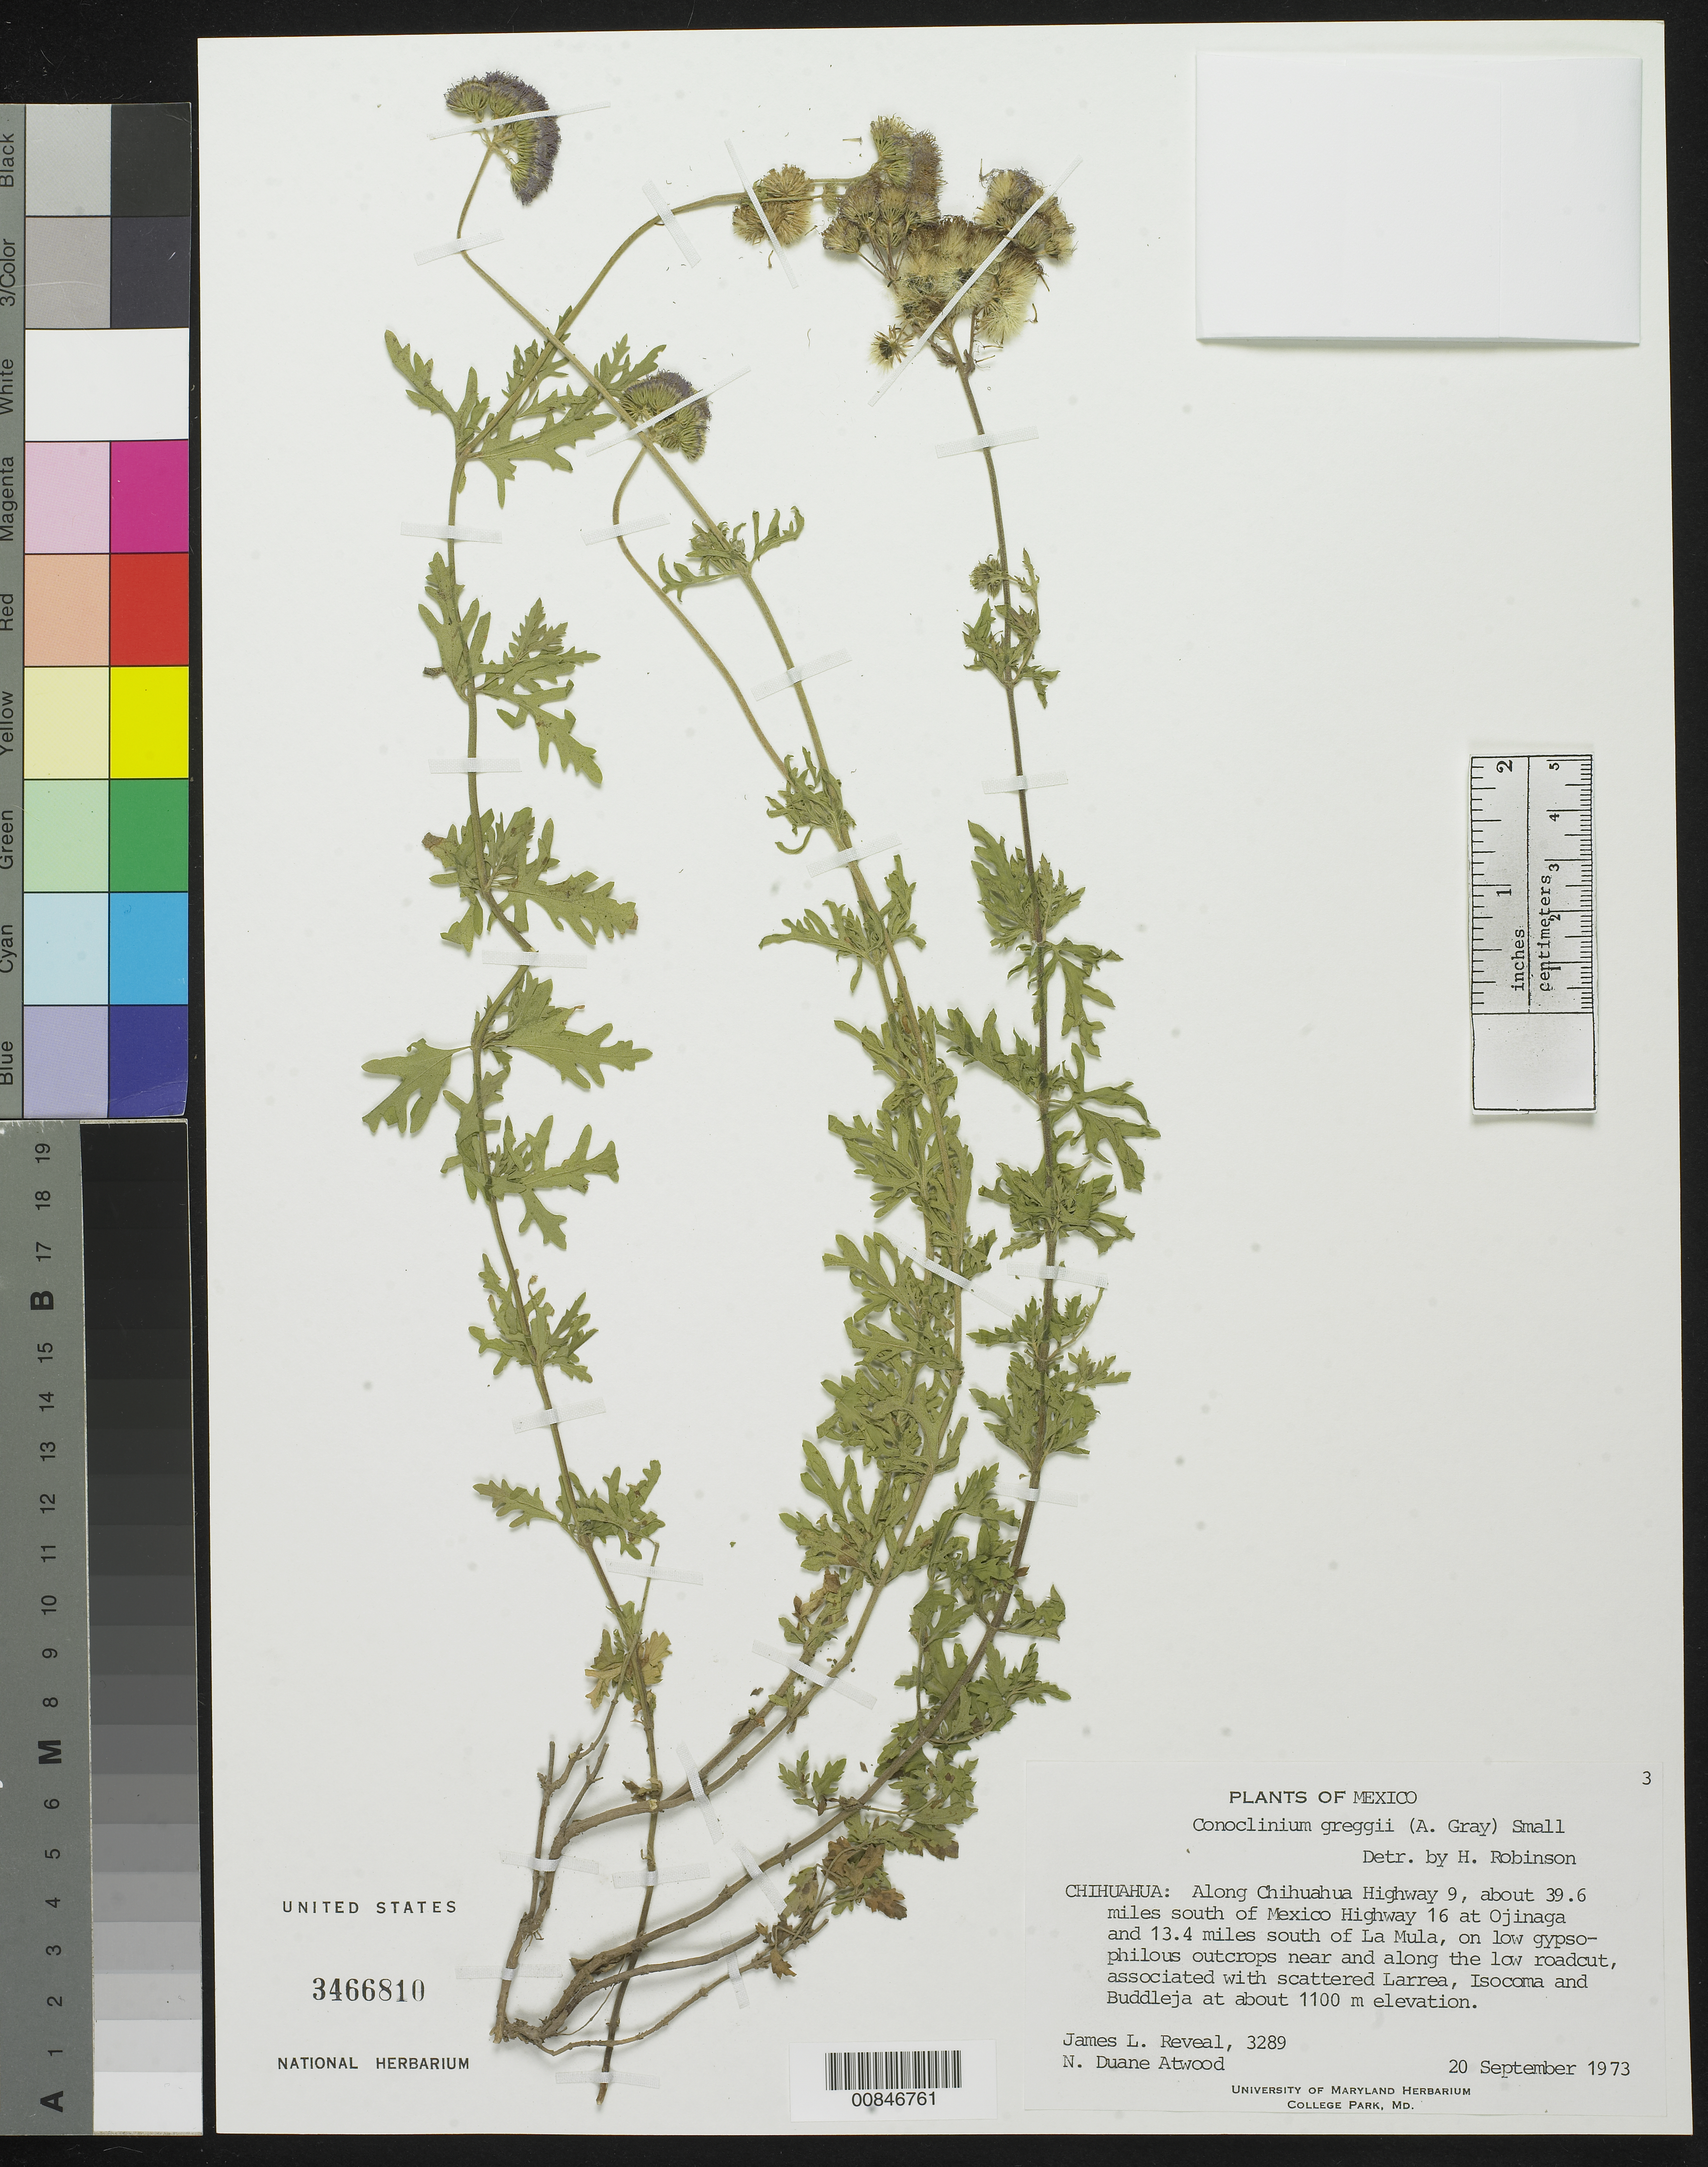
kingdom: Plantae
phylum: Tracheophyta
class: Magnoliopsida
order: Asterales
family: Asteraceae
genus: Conoclinium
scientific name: Conoclinium greggii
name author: (A. Gray) Small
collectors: J. L. Reveal & N. D. Atwood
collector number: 3289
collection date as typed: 20 Sep 1973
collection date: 1973-09-20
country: Mexico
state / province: Chihuahua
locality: Along Chihuahua Highway 9, about 39.6 miles south of Mexico Highway 16 at Ojinaga and 13.4 miles south of La Mula.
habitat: On low gypsophilous outcrops near and along the low roadcut. Associated with scattered Larrea, Isocoma and Buddleja.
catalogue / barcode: US 3466810